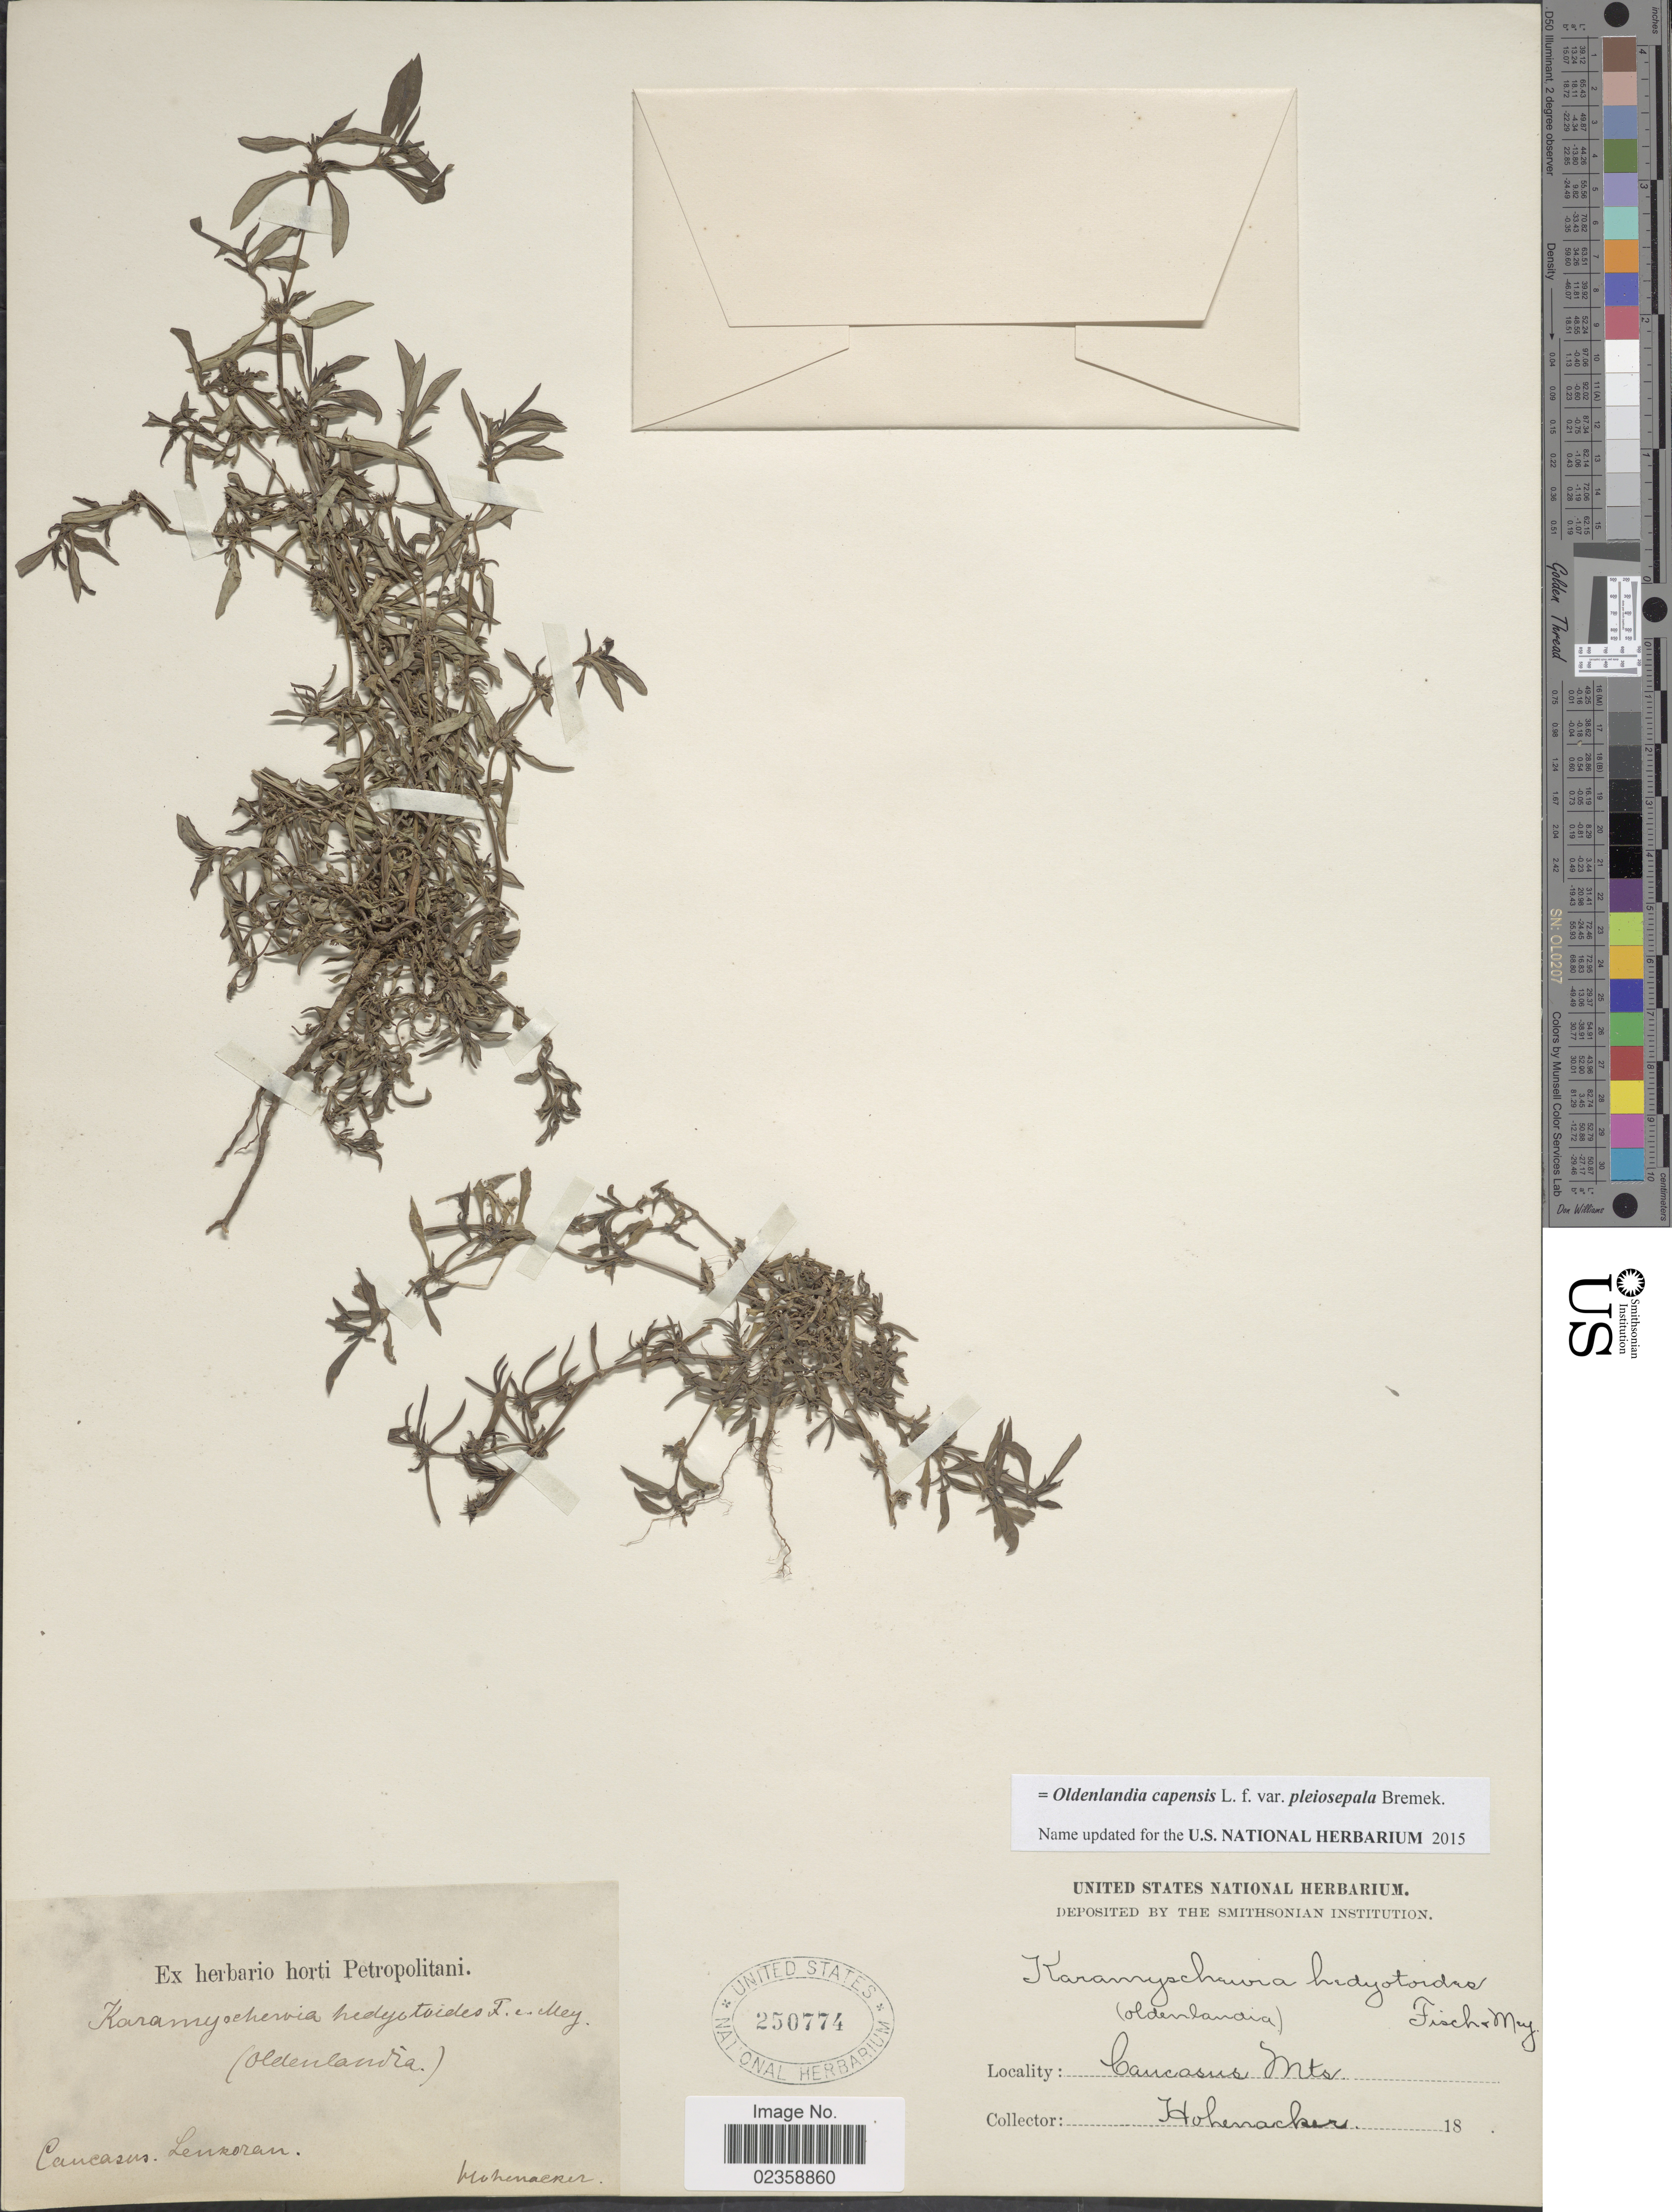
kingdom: Plantae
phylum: Tracheophyta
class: Magnoliopsida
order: Gentianales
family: Rubiaceae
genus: Oldenlandia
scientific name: Oldenlandia capensis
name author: L. f.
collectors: Hohenacker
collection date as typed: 18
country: Azerbaijan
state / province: Lankaran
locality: Cancasus Mts., Lennkaran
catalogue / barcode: US 250774